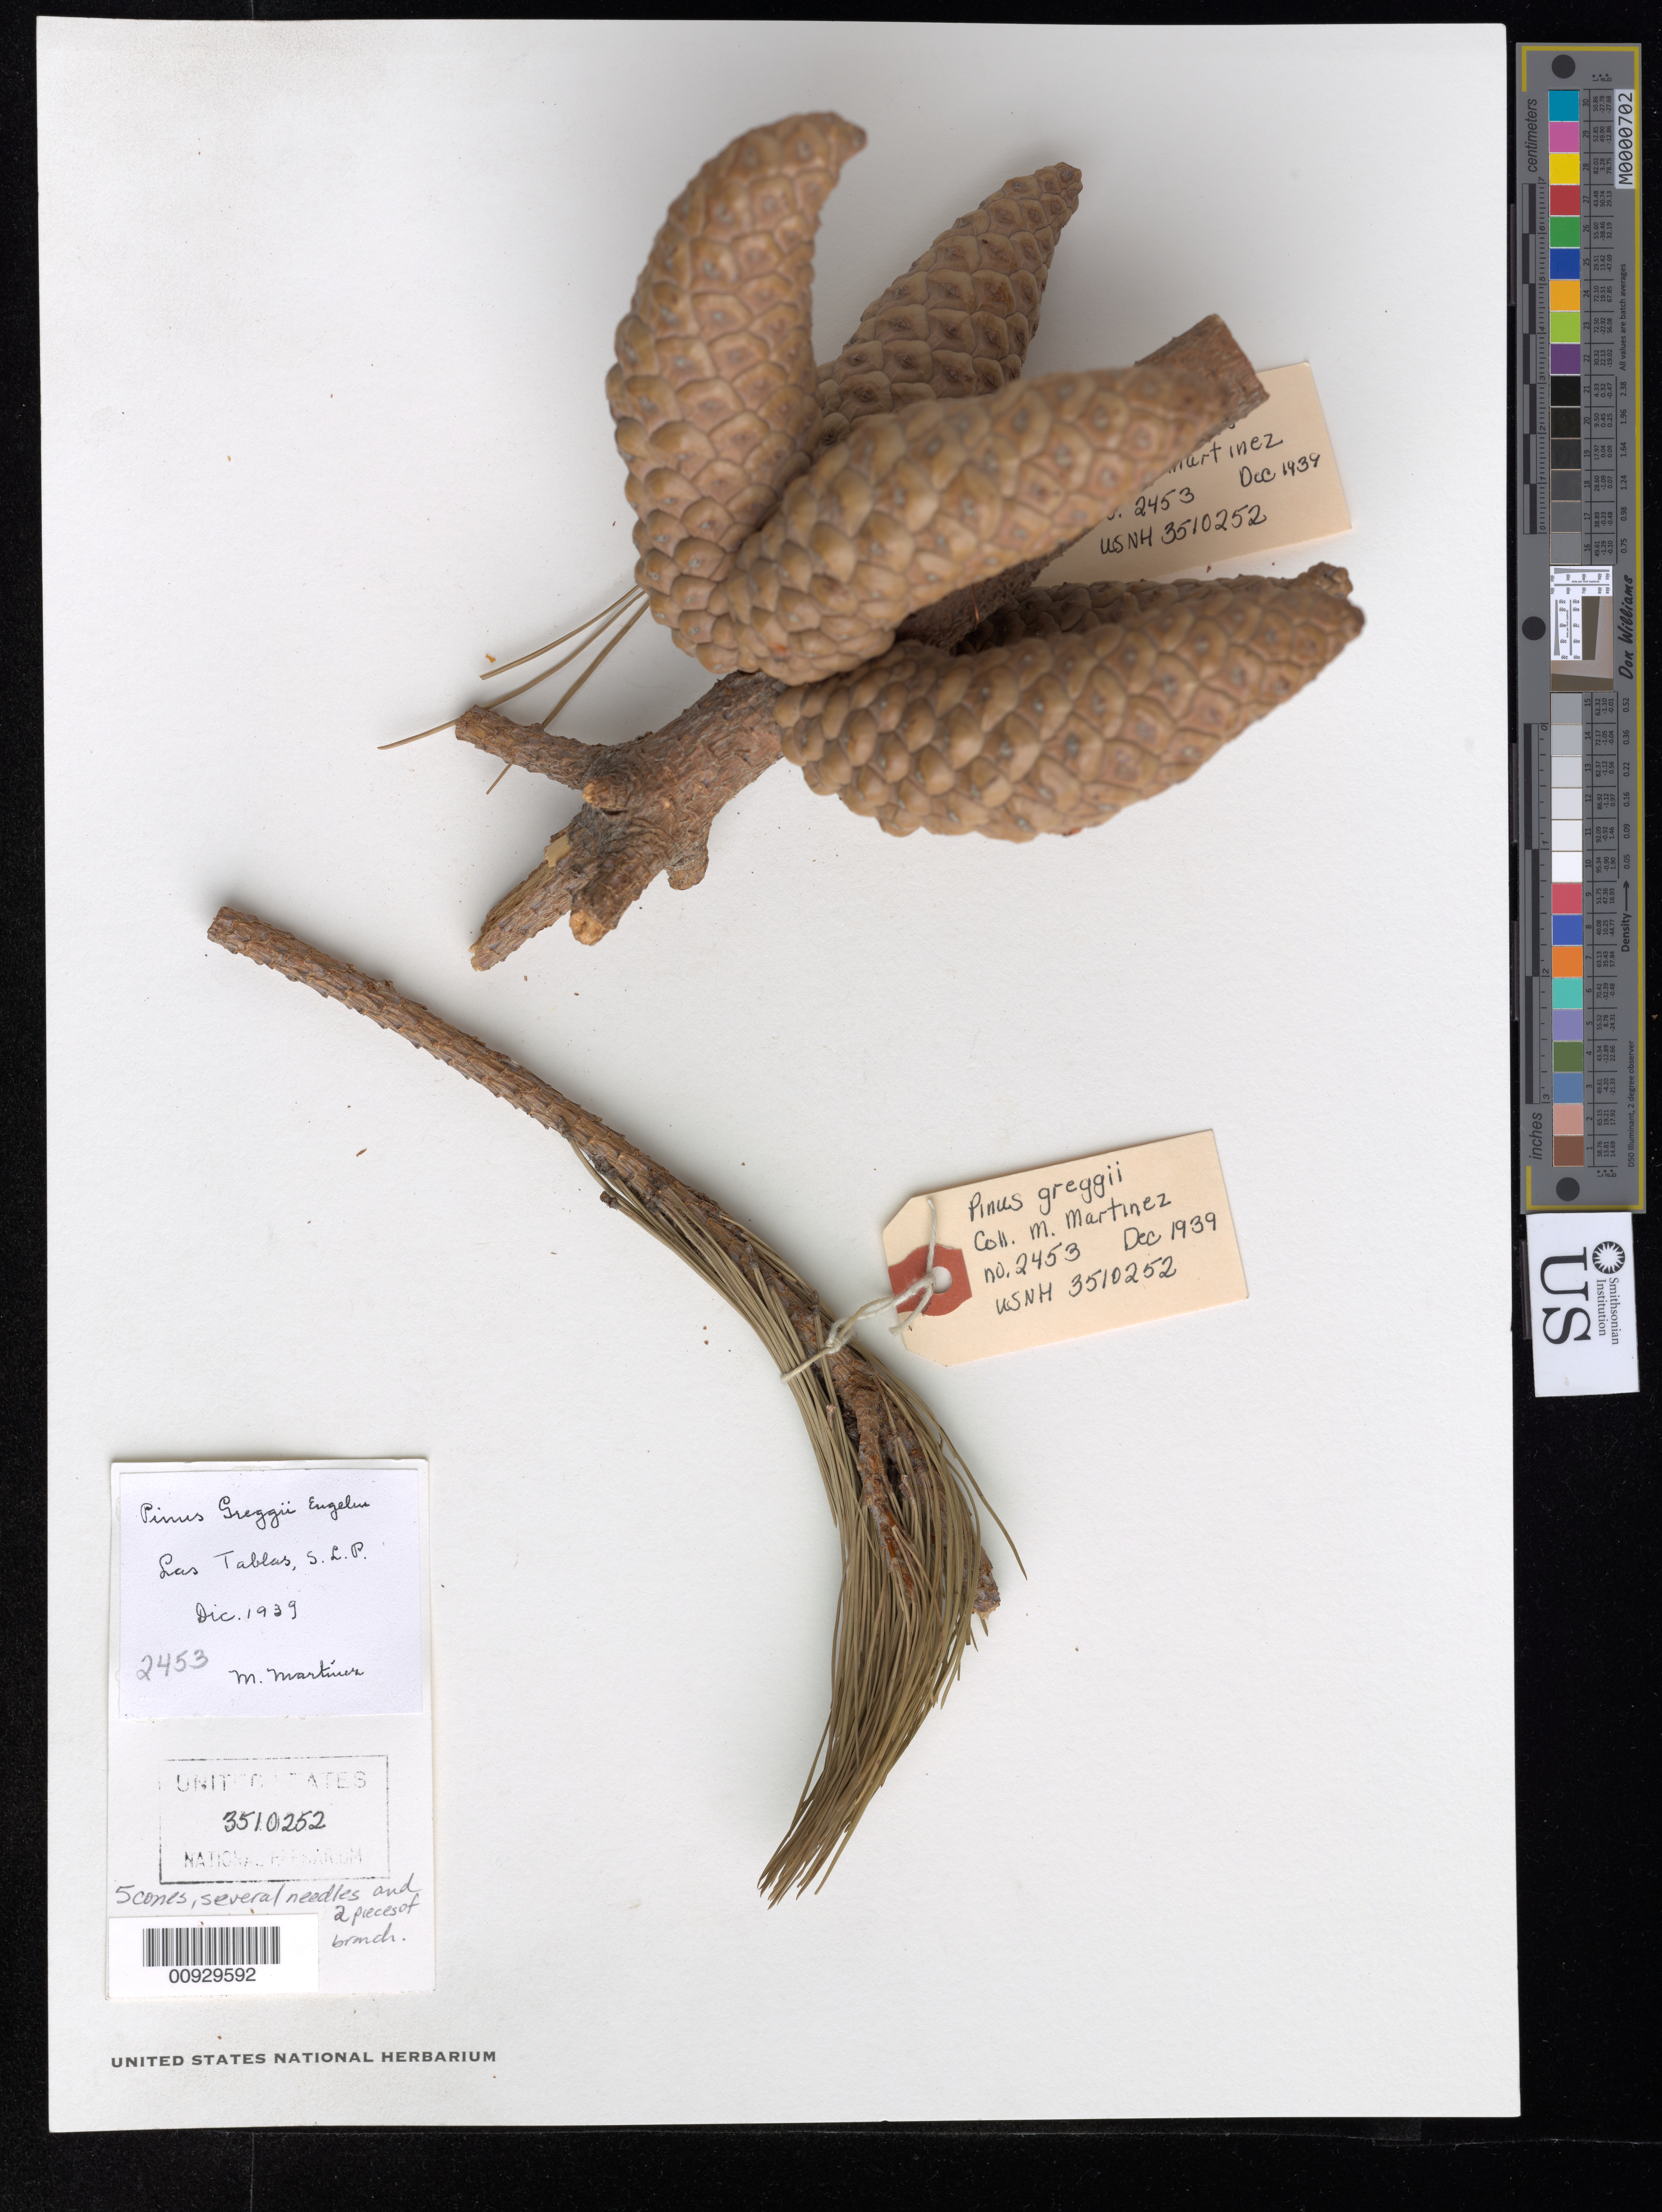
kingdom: Plantae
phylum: Tracheophyta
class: Pinopsida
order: Pinales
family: Pinaceae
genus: Pinus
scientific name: Pinus greggii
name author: Engelm. ex Parl.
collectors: M. Martinez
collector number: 2453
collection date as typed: Dec 1939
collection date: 1939-12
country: Mexico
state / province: San Luis Potosí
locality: Las Tablas.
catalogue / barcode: US 3510252